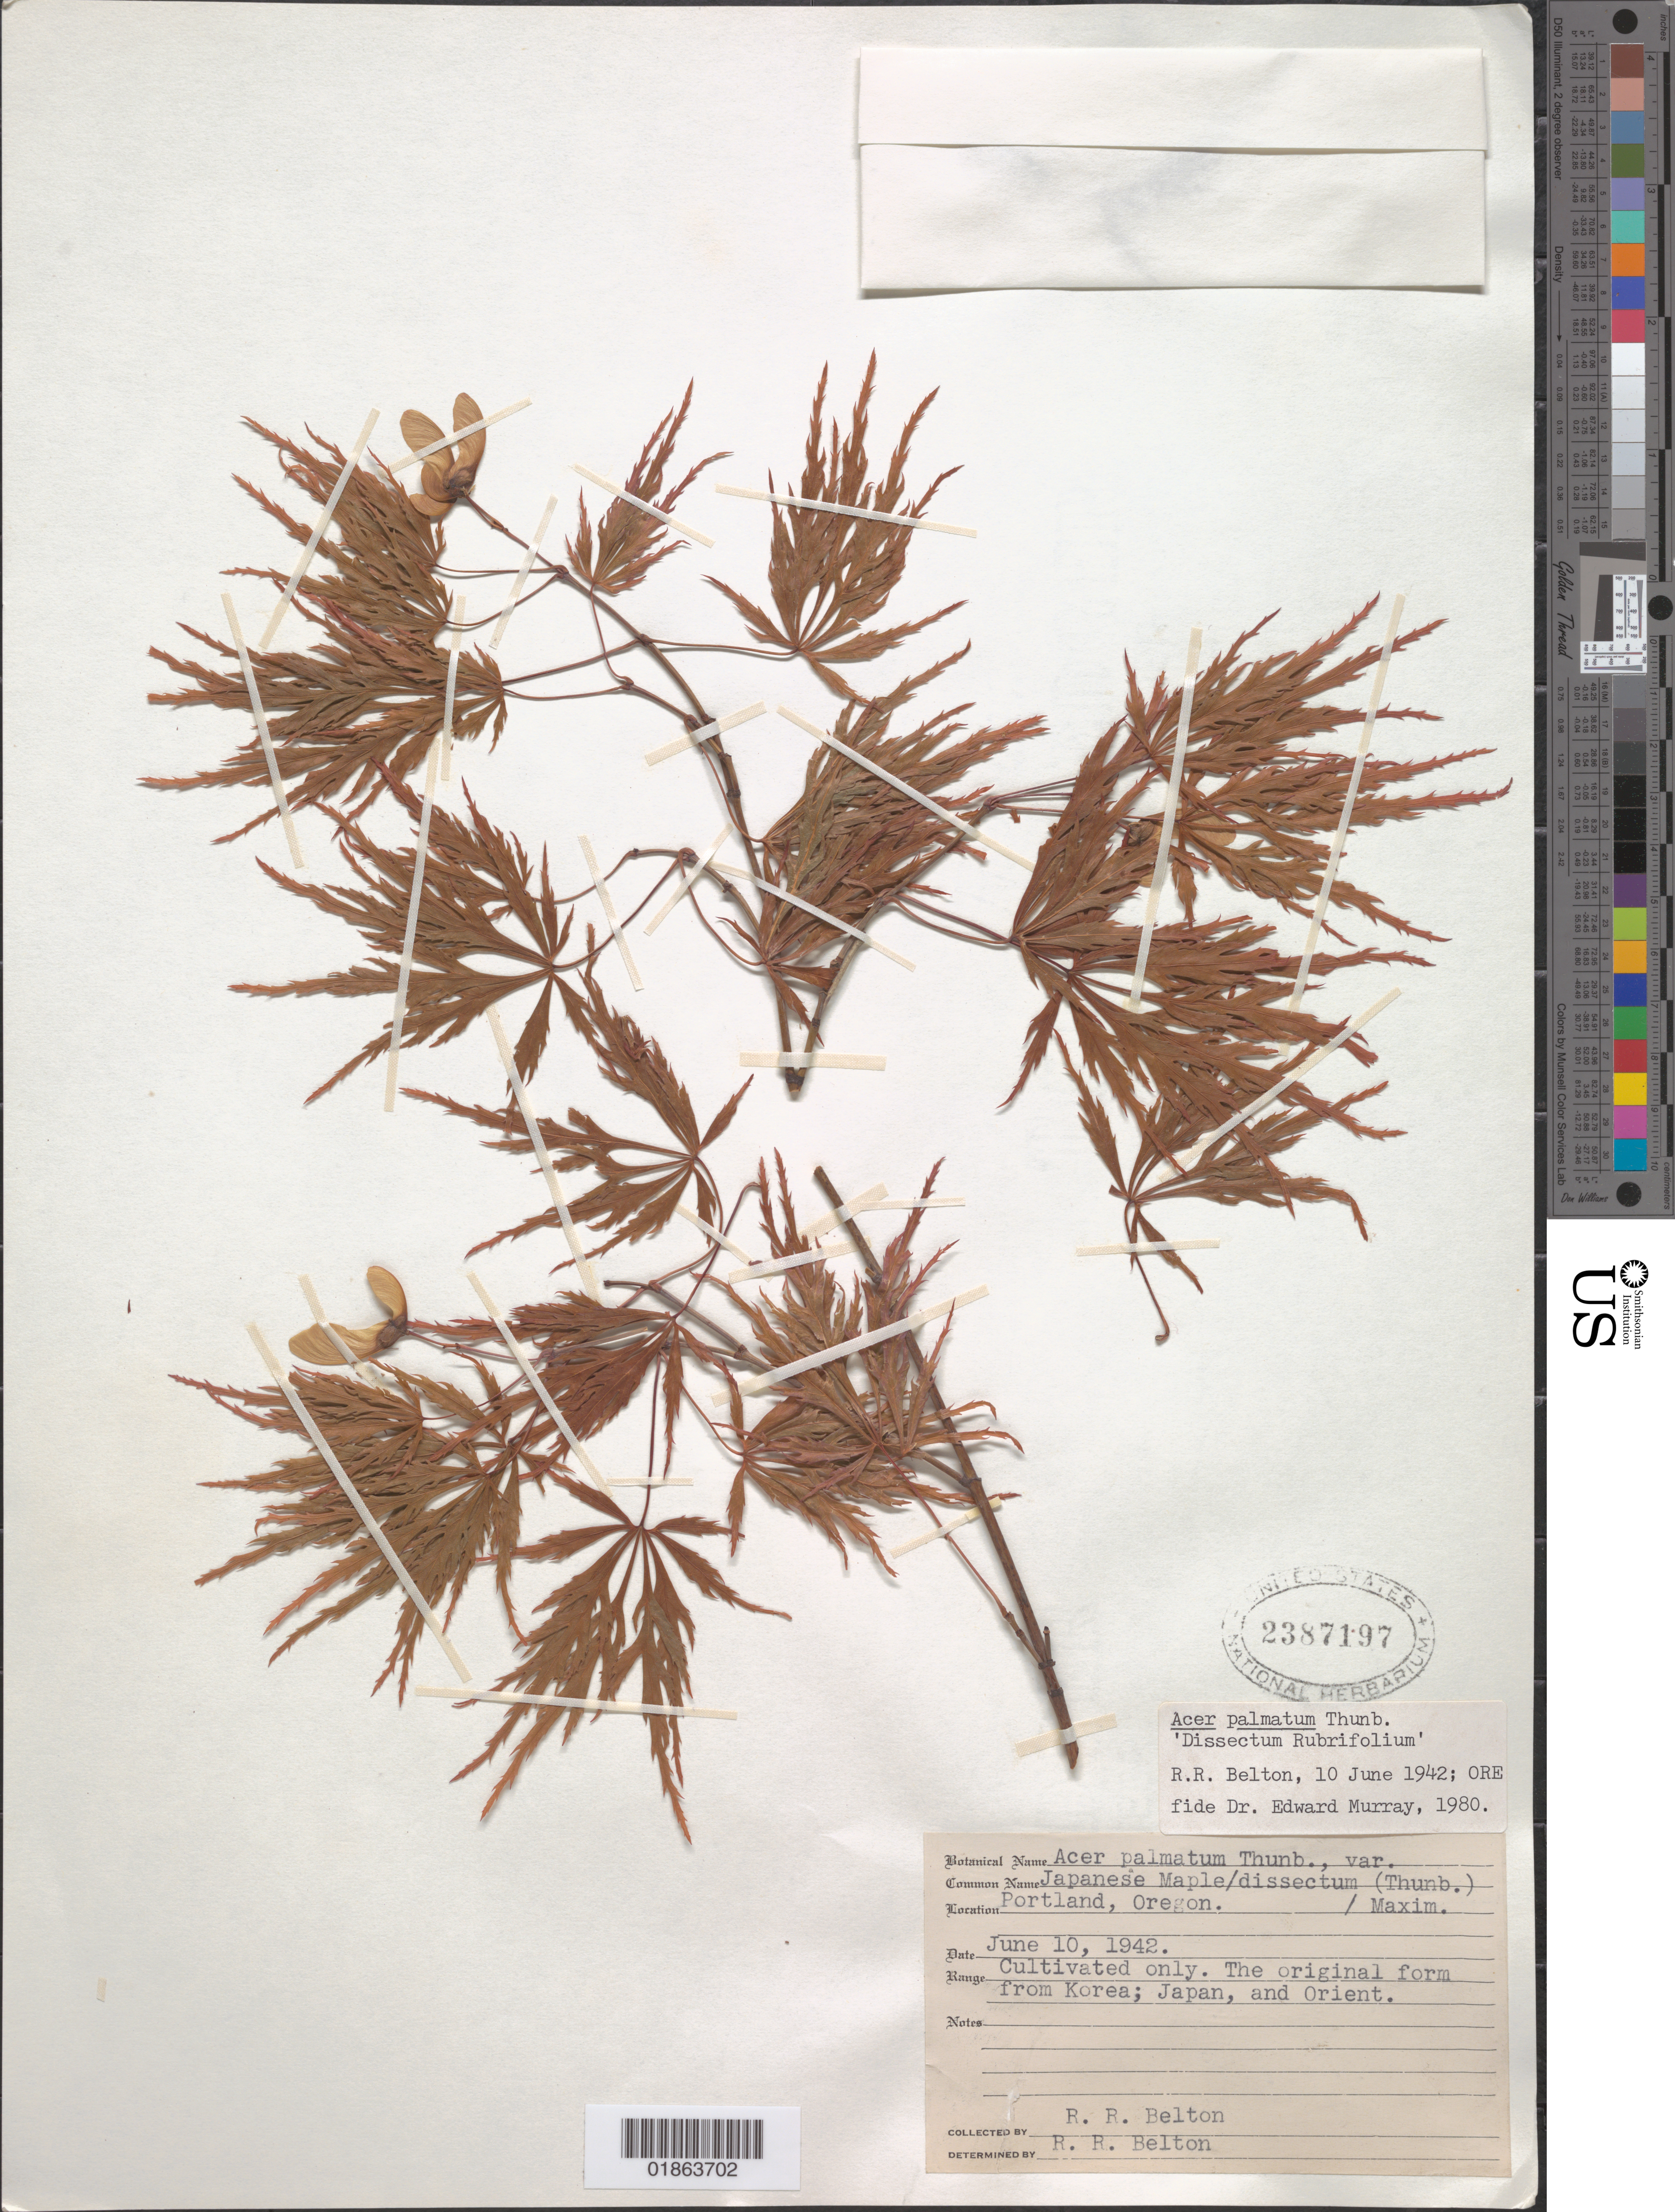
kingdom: Plantae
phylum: Tracheophyta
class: Magnoliopsida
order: Sapindales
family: Sapindaceae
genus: Acer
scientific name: Acer palmatum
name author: Thunb.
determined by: Murray, Edward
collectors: R. Belton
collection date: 1942-06-10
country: United States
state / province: Oregon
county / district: Multnomah County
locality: Portland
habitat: Cultivated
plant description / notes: From label: "Cultivated only. The original from Korea; Japan, and Orient"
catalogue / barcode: US 2387197